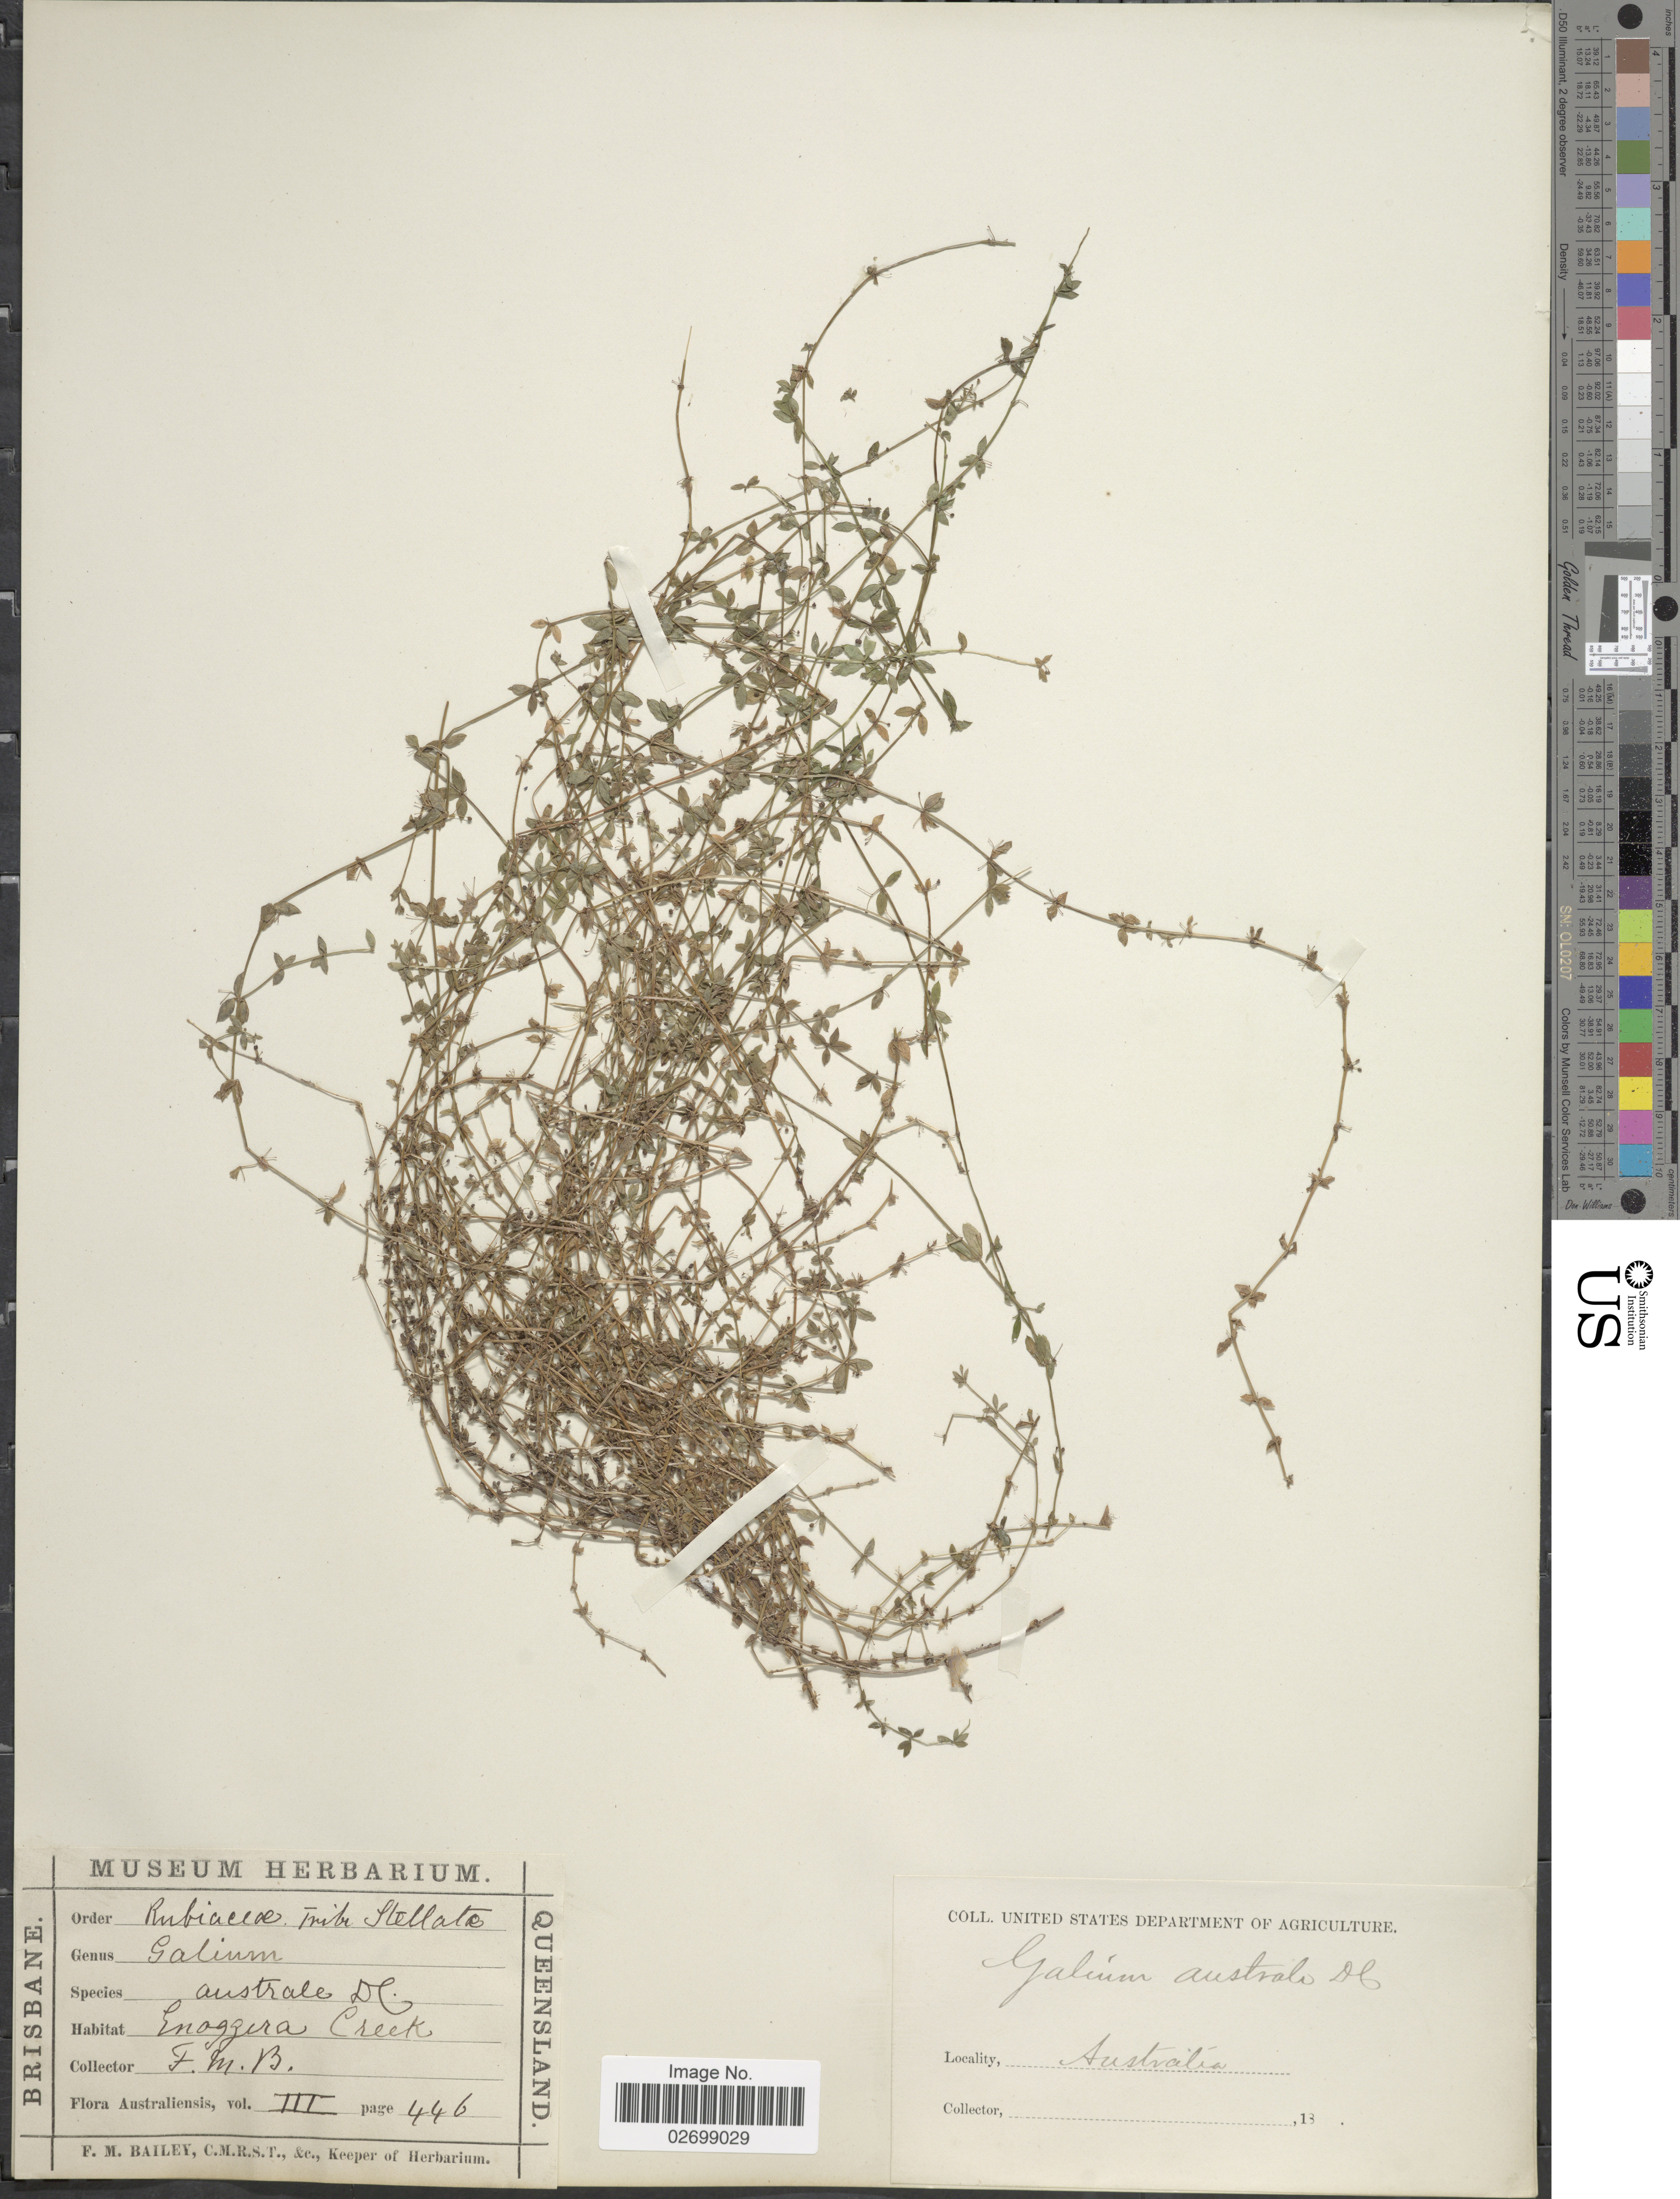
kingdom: Plantae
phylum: Tracheophyta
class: Magnoliopsida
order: Gentianales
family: Rubiaceae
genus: Galium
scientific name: Galium australe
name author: DC.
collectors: F. M. Bailey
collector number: III446?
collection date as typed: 18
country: Australia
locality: Enoggera Creek